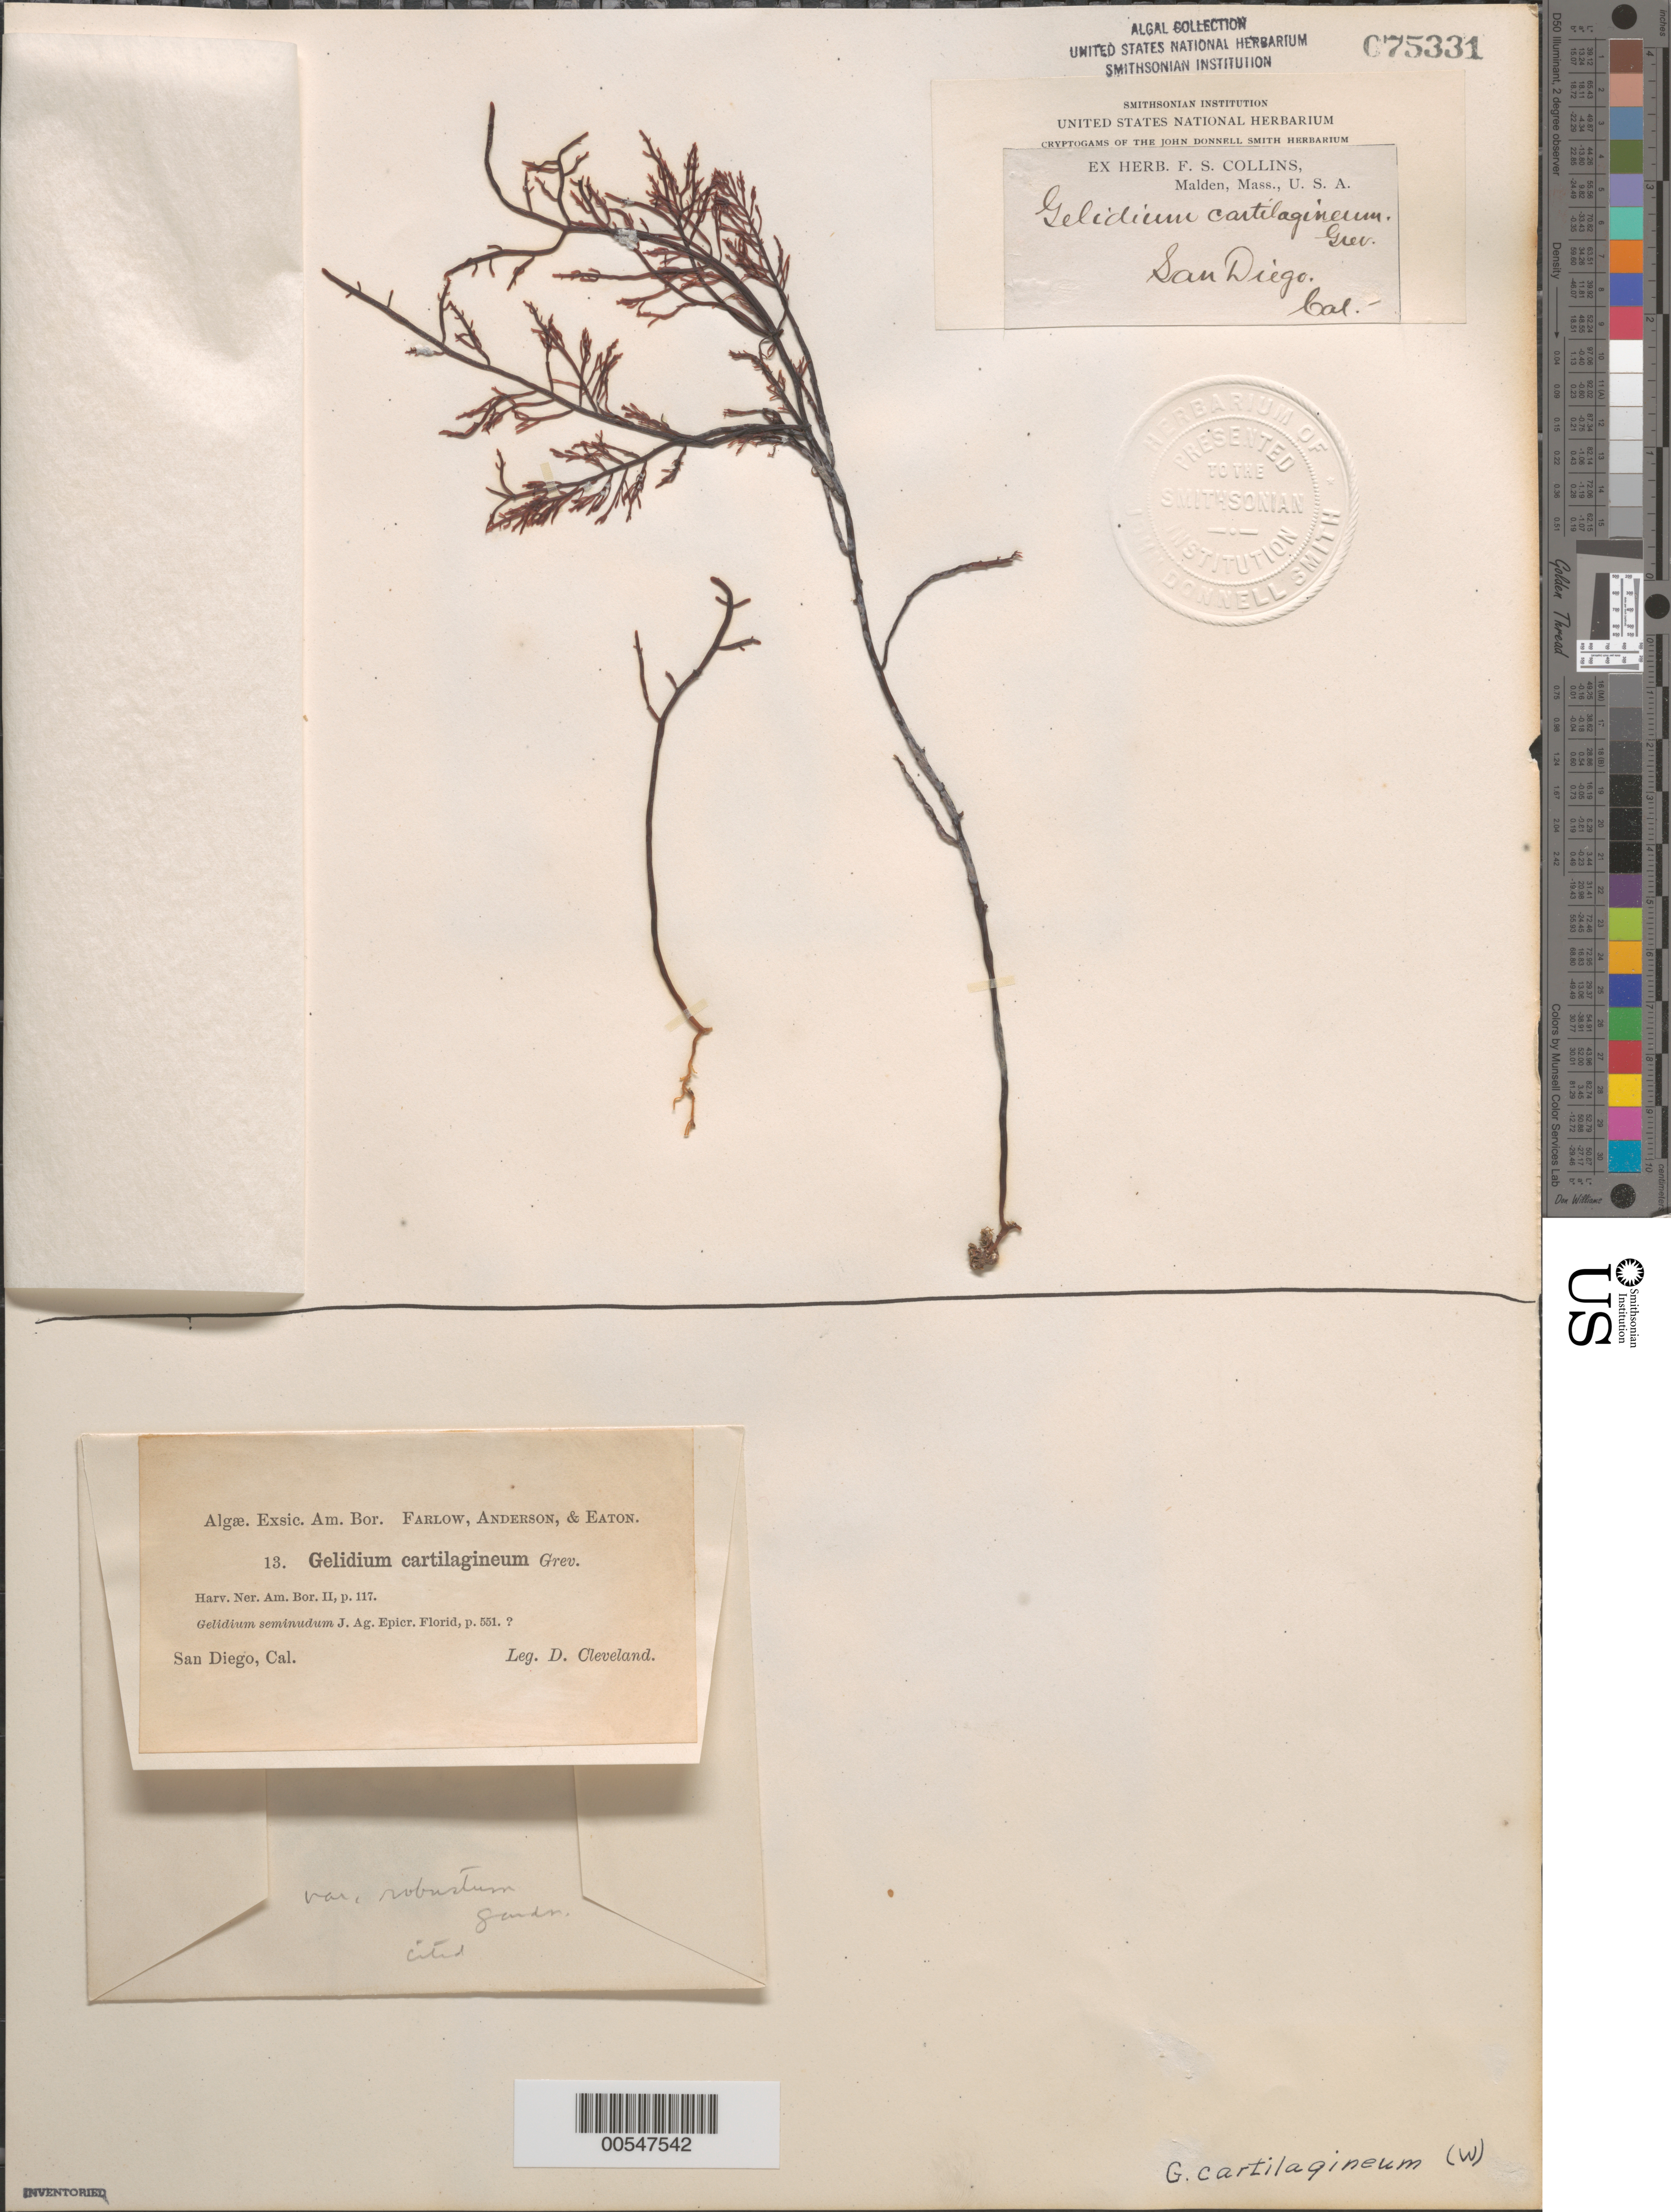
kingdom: Plantae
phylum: Rhodophyta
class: Florideophyceae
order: Plocamiales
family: Plocamiaceae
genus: Plocamium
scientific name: Plocamium cartilagineum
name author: (L.) P.S. Dixon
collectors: D. Cleveland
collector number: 13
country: United States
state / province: California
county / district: San Diego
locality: San Diego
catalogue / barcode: US 75331